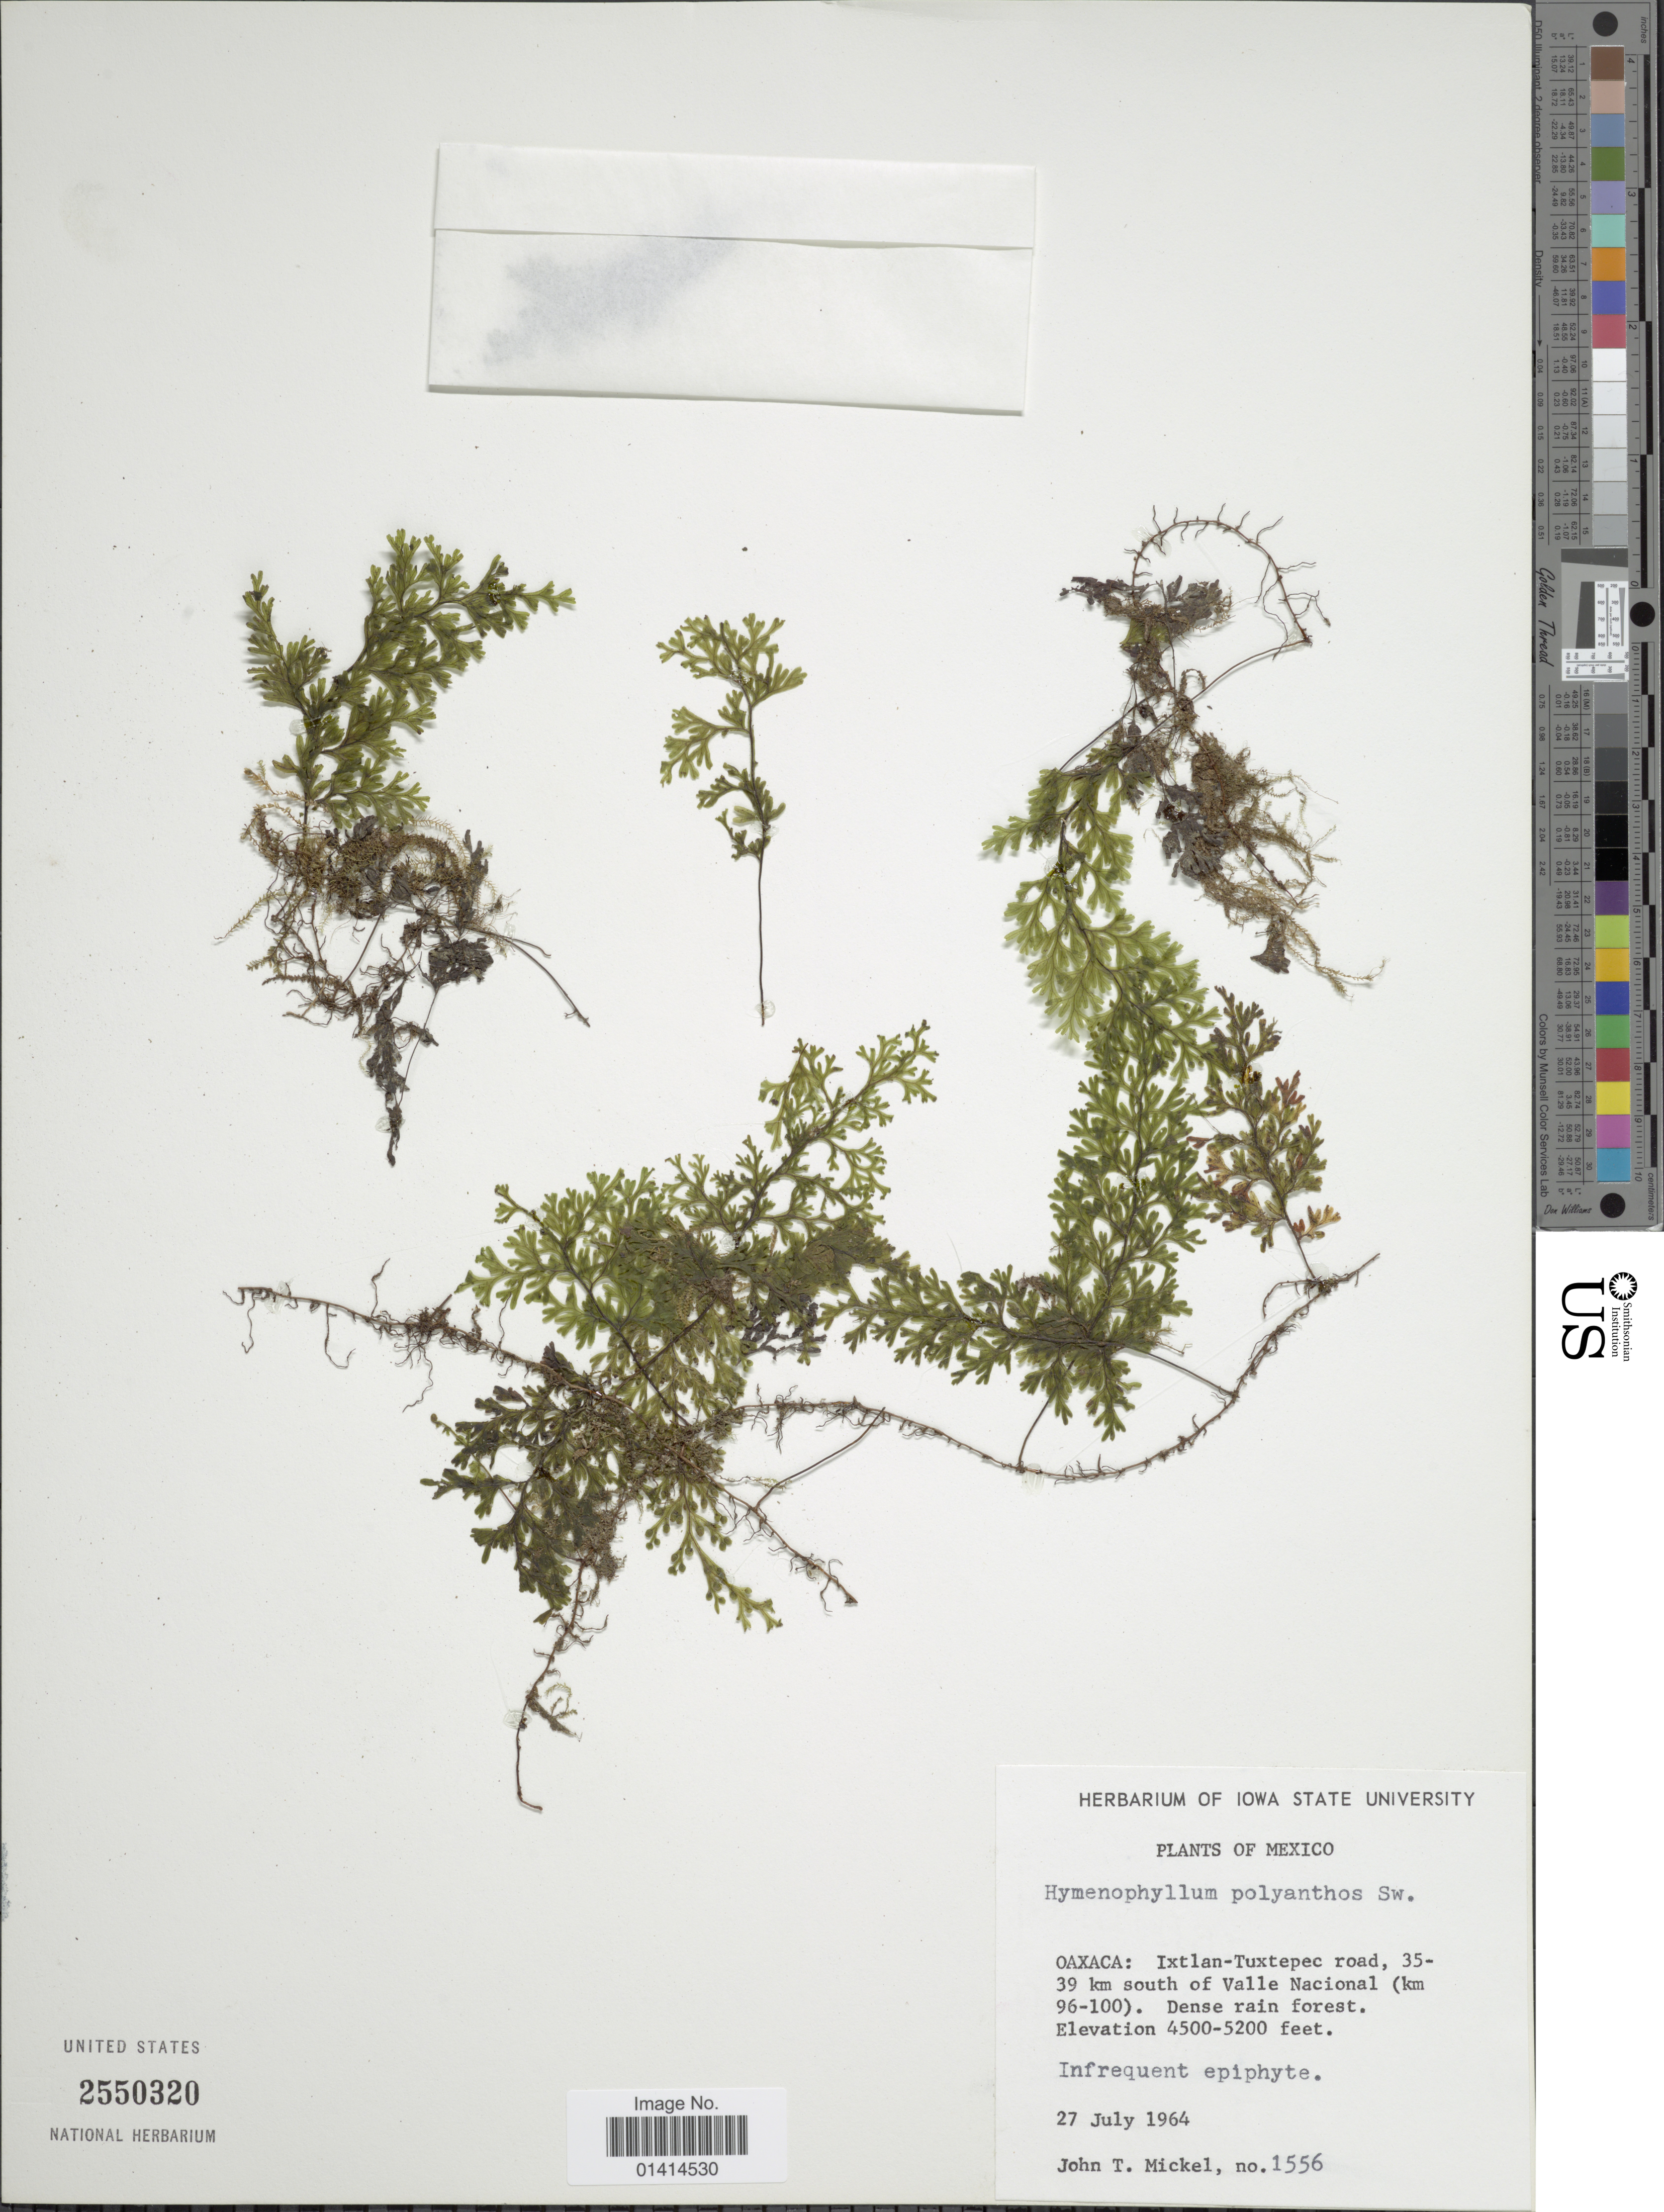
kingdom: Plantae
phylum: Tracheophyta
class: Polypodiopsida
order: Hymenophyllales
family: Hymenophyllaceae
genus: Hymenophyllum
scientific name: Hymenophyllum polyanthos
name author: (Sw.) Sw.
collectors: J. T. Mickel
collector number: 1556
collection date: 1964-07-27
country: Mexico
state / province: Oaxaca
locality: Ixtlan-Tuxtepec road, 35-39 km south of Valle Nacional (km 96-100)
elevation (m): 1372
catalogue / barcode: US 2550320